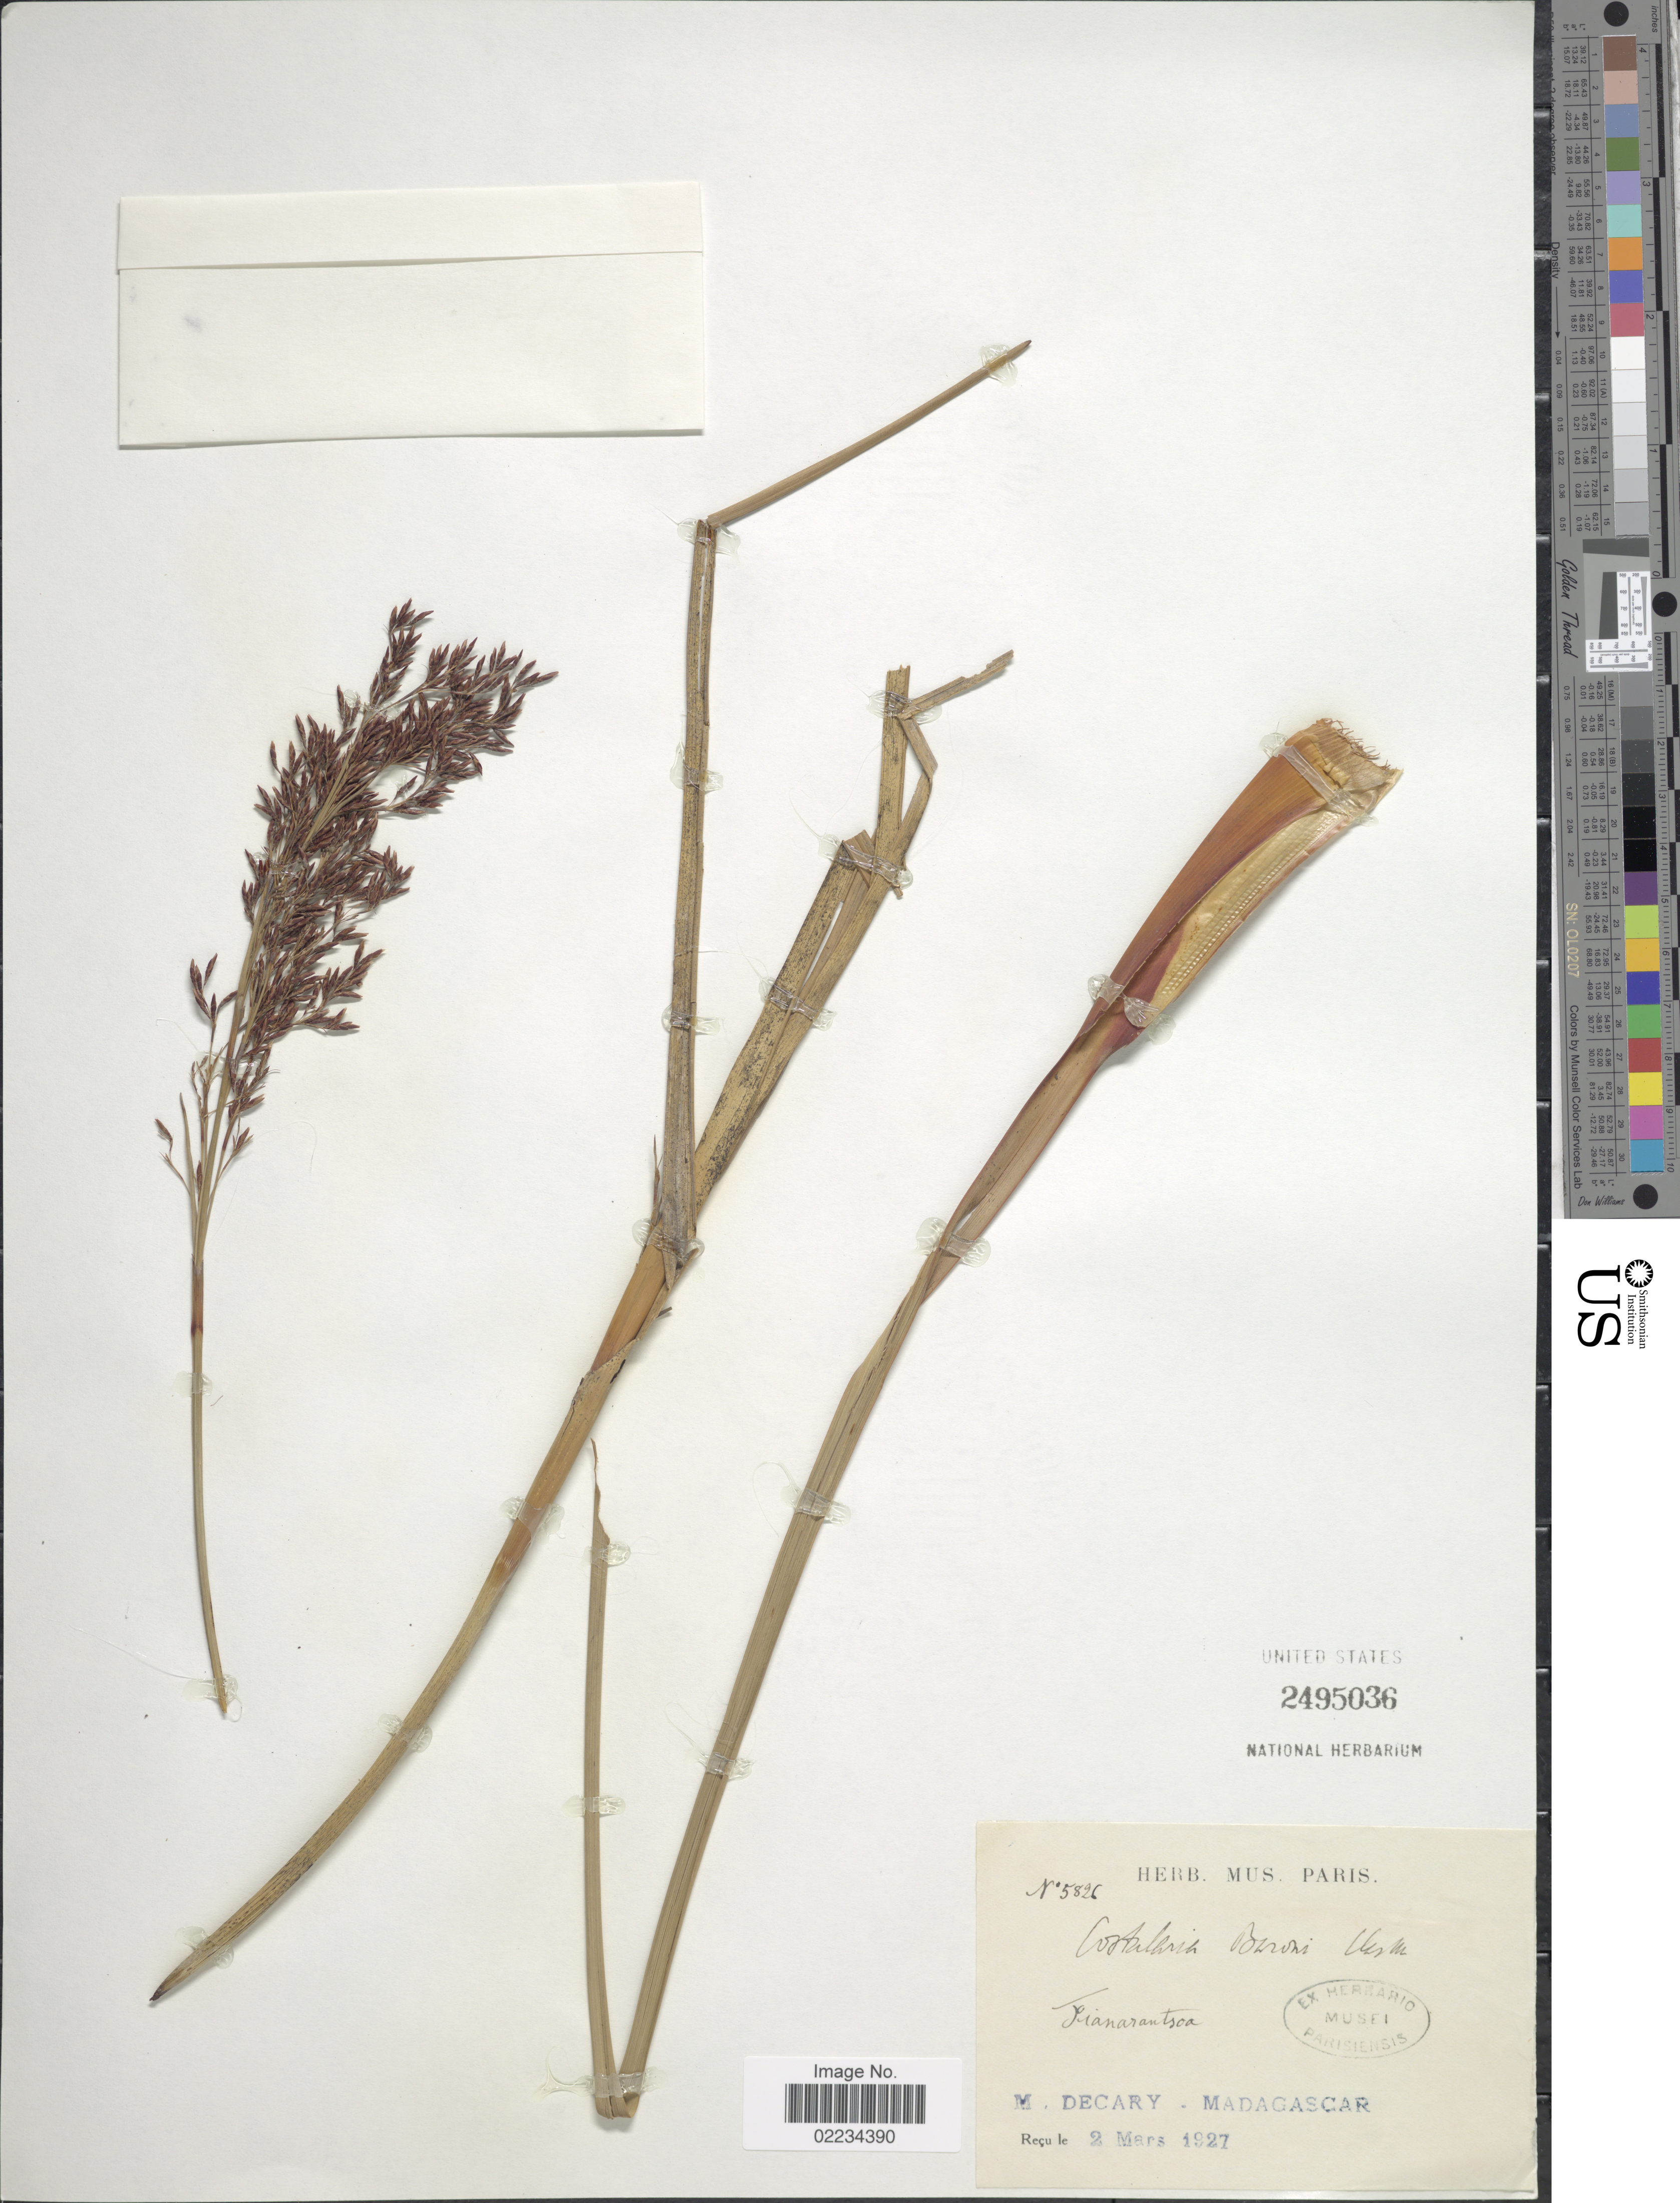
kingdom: Plantae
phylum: Tracheophyta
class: Liliopsida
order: Poales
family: Cyperaceae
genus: Costularia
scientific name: Costularia melleri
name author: (Baker) C.B. Clarke ex Cherm.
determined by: Strong, Mark T., (BOT), Smithsonian Institution - National Museum of Natural History (UNITED STATES)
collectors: R. Decary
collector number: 5826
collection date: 1927-03-02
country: Madagascar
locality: Fianarantsoa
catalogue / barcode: US 2495036